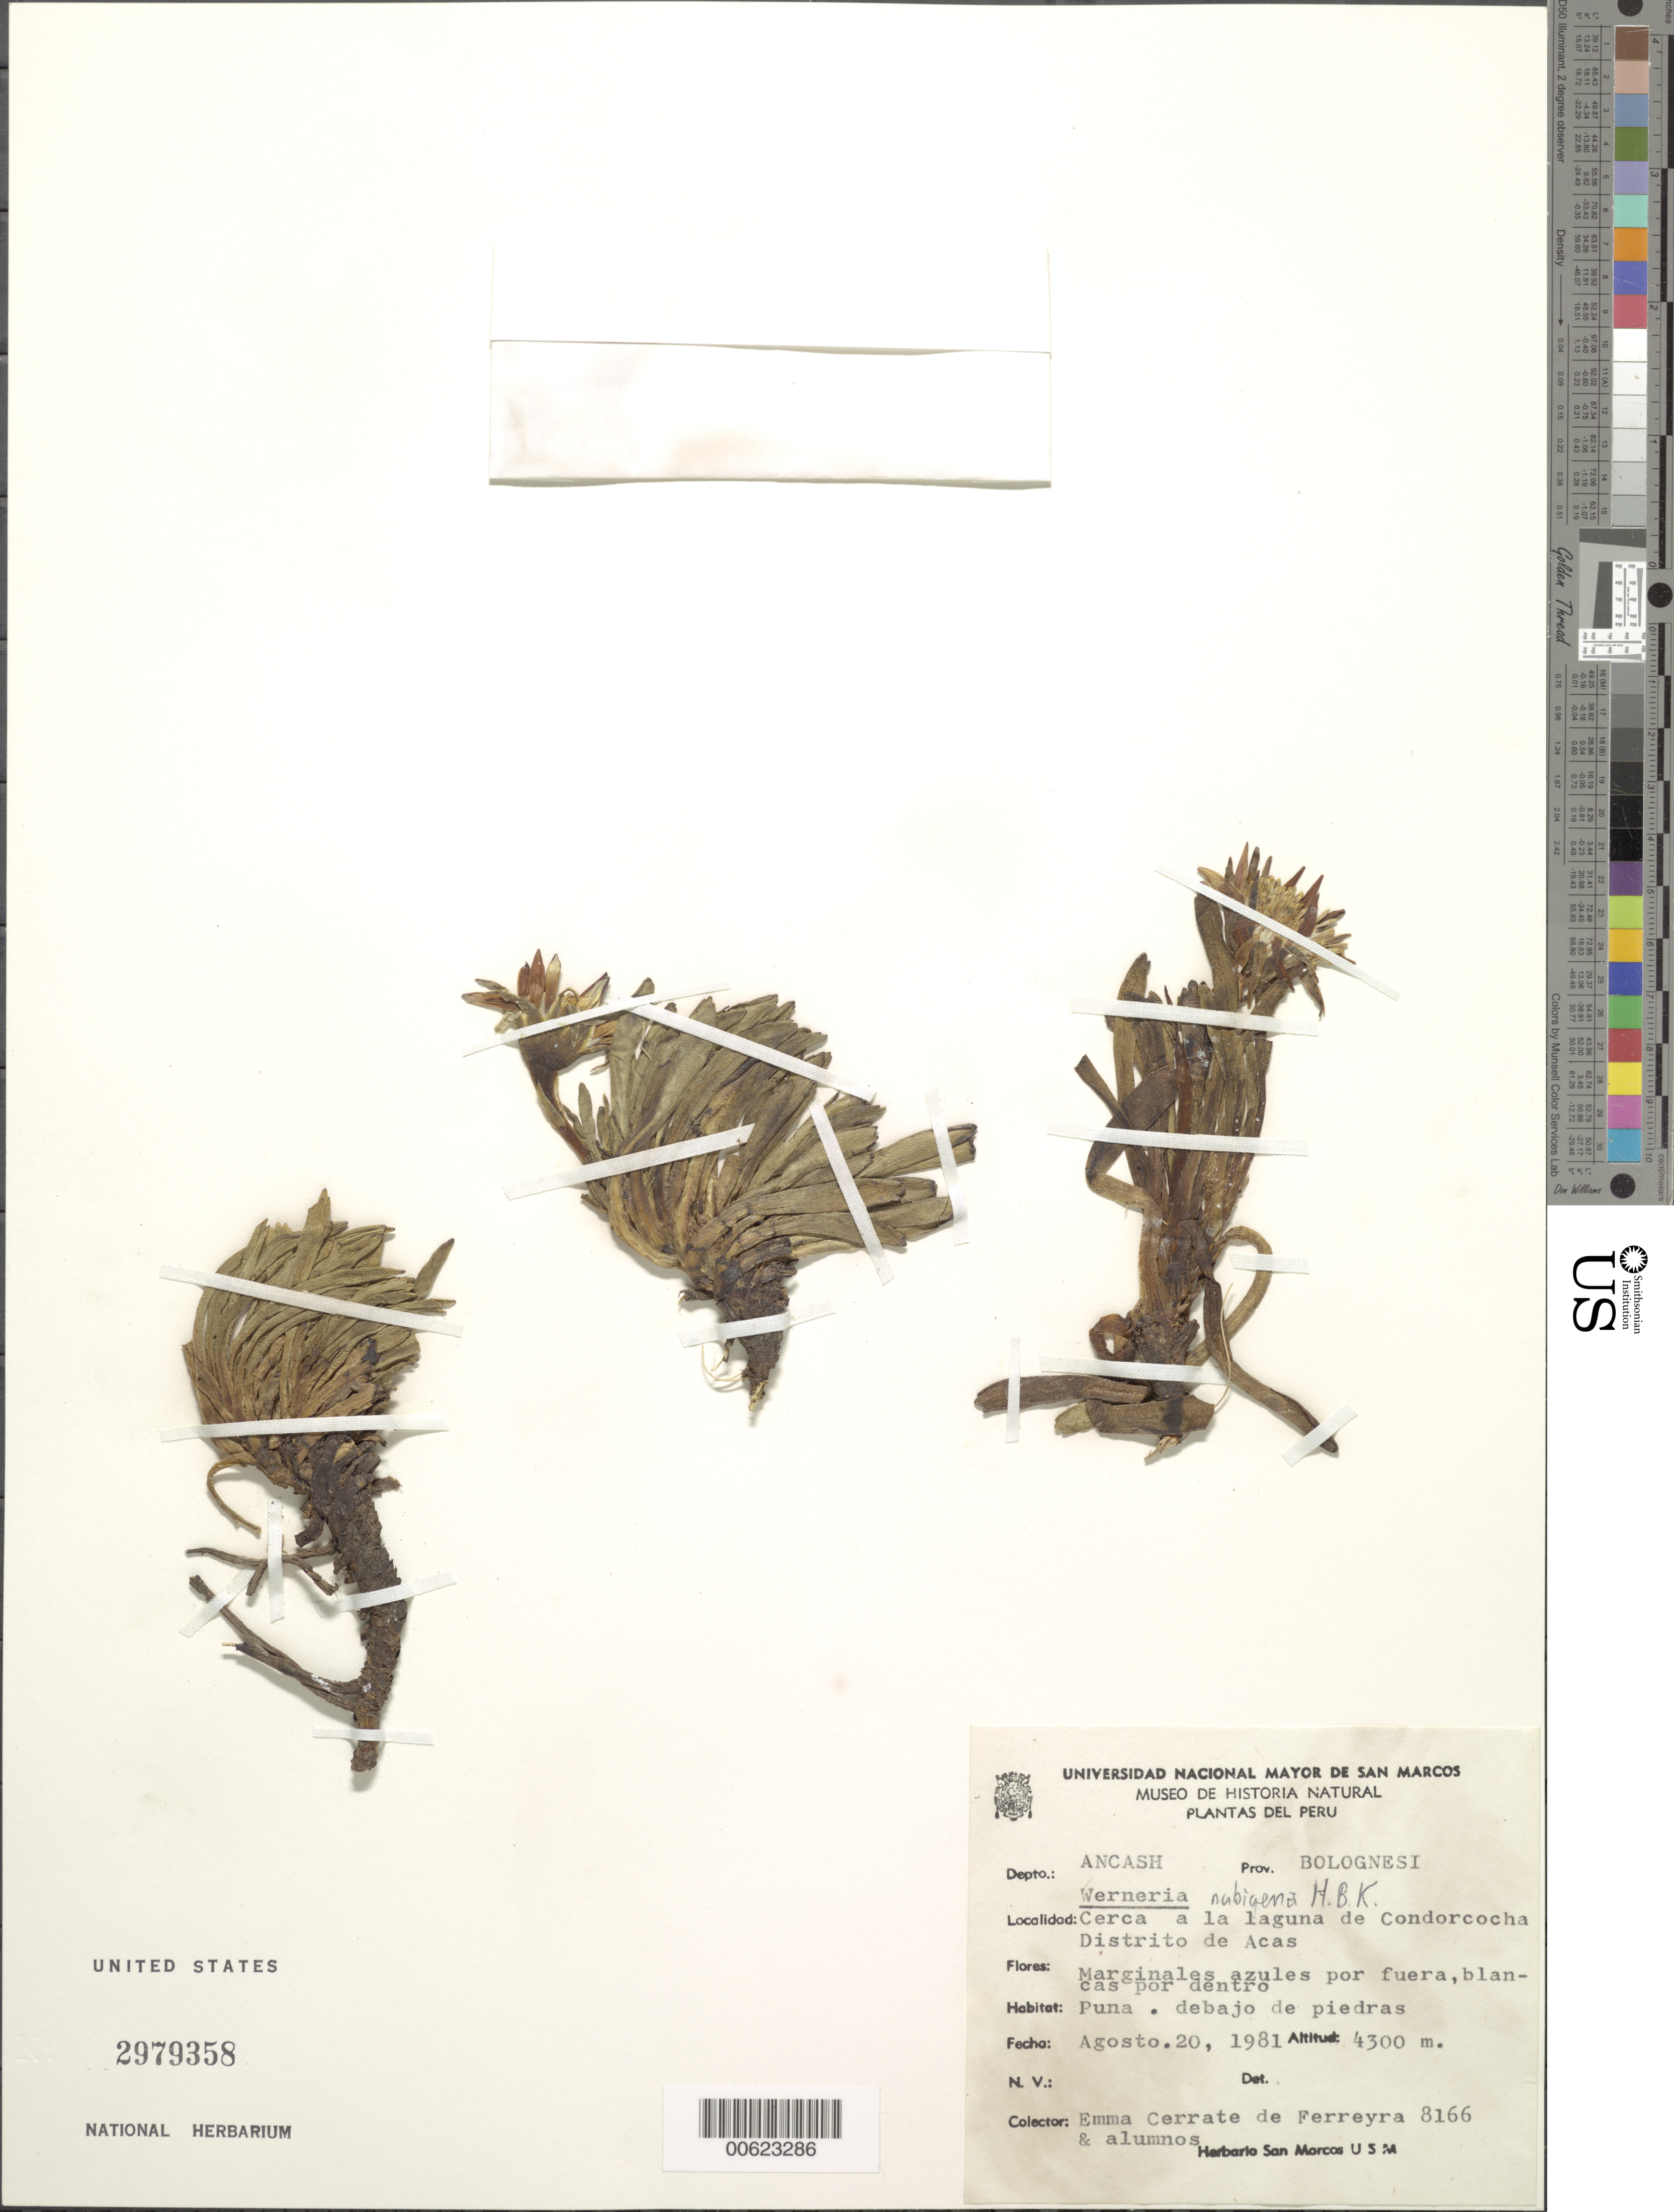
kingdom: Plantae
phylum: Tracheophyta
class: Magnoliopsida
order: Asterales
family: Asteraceae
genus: Werneria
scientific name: Werneria orbignyana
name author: Wedd.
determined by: Calvo, Joel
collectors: H. Teppner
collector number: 8166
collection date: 1981-08-20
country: Peru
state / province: Ancash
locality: Prov. Bolognesi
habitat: Puna debajo de piedras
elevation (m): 4300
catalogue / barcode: US 2979358